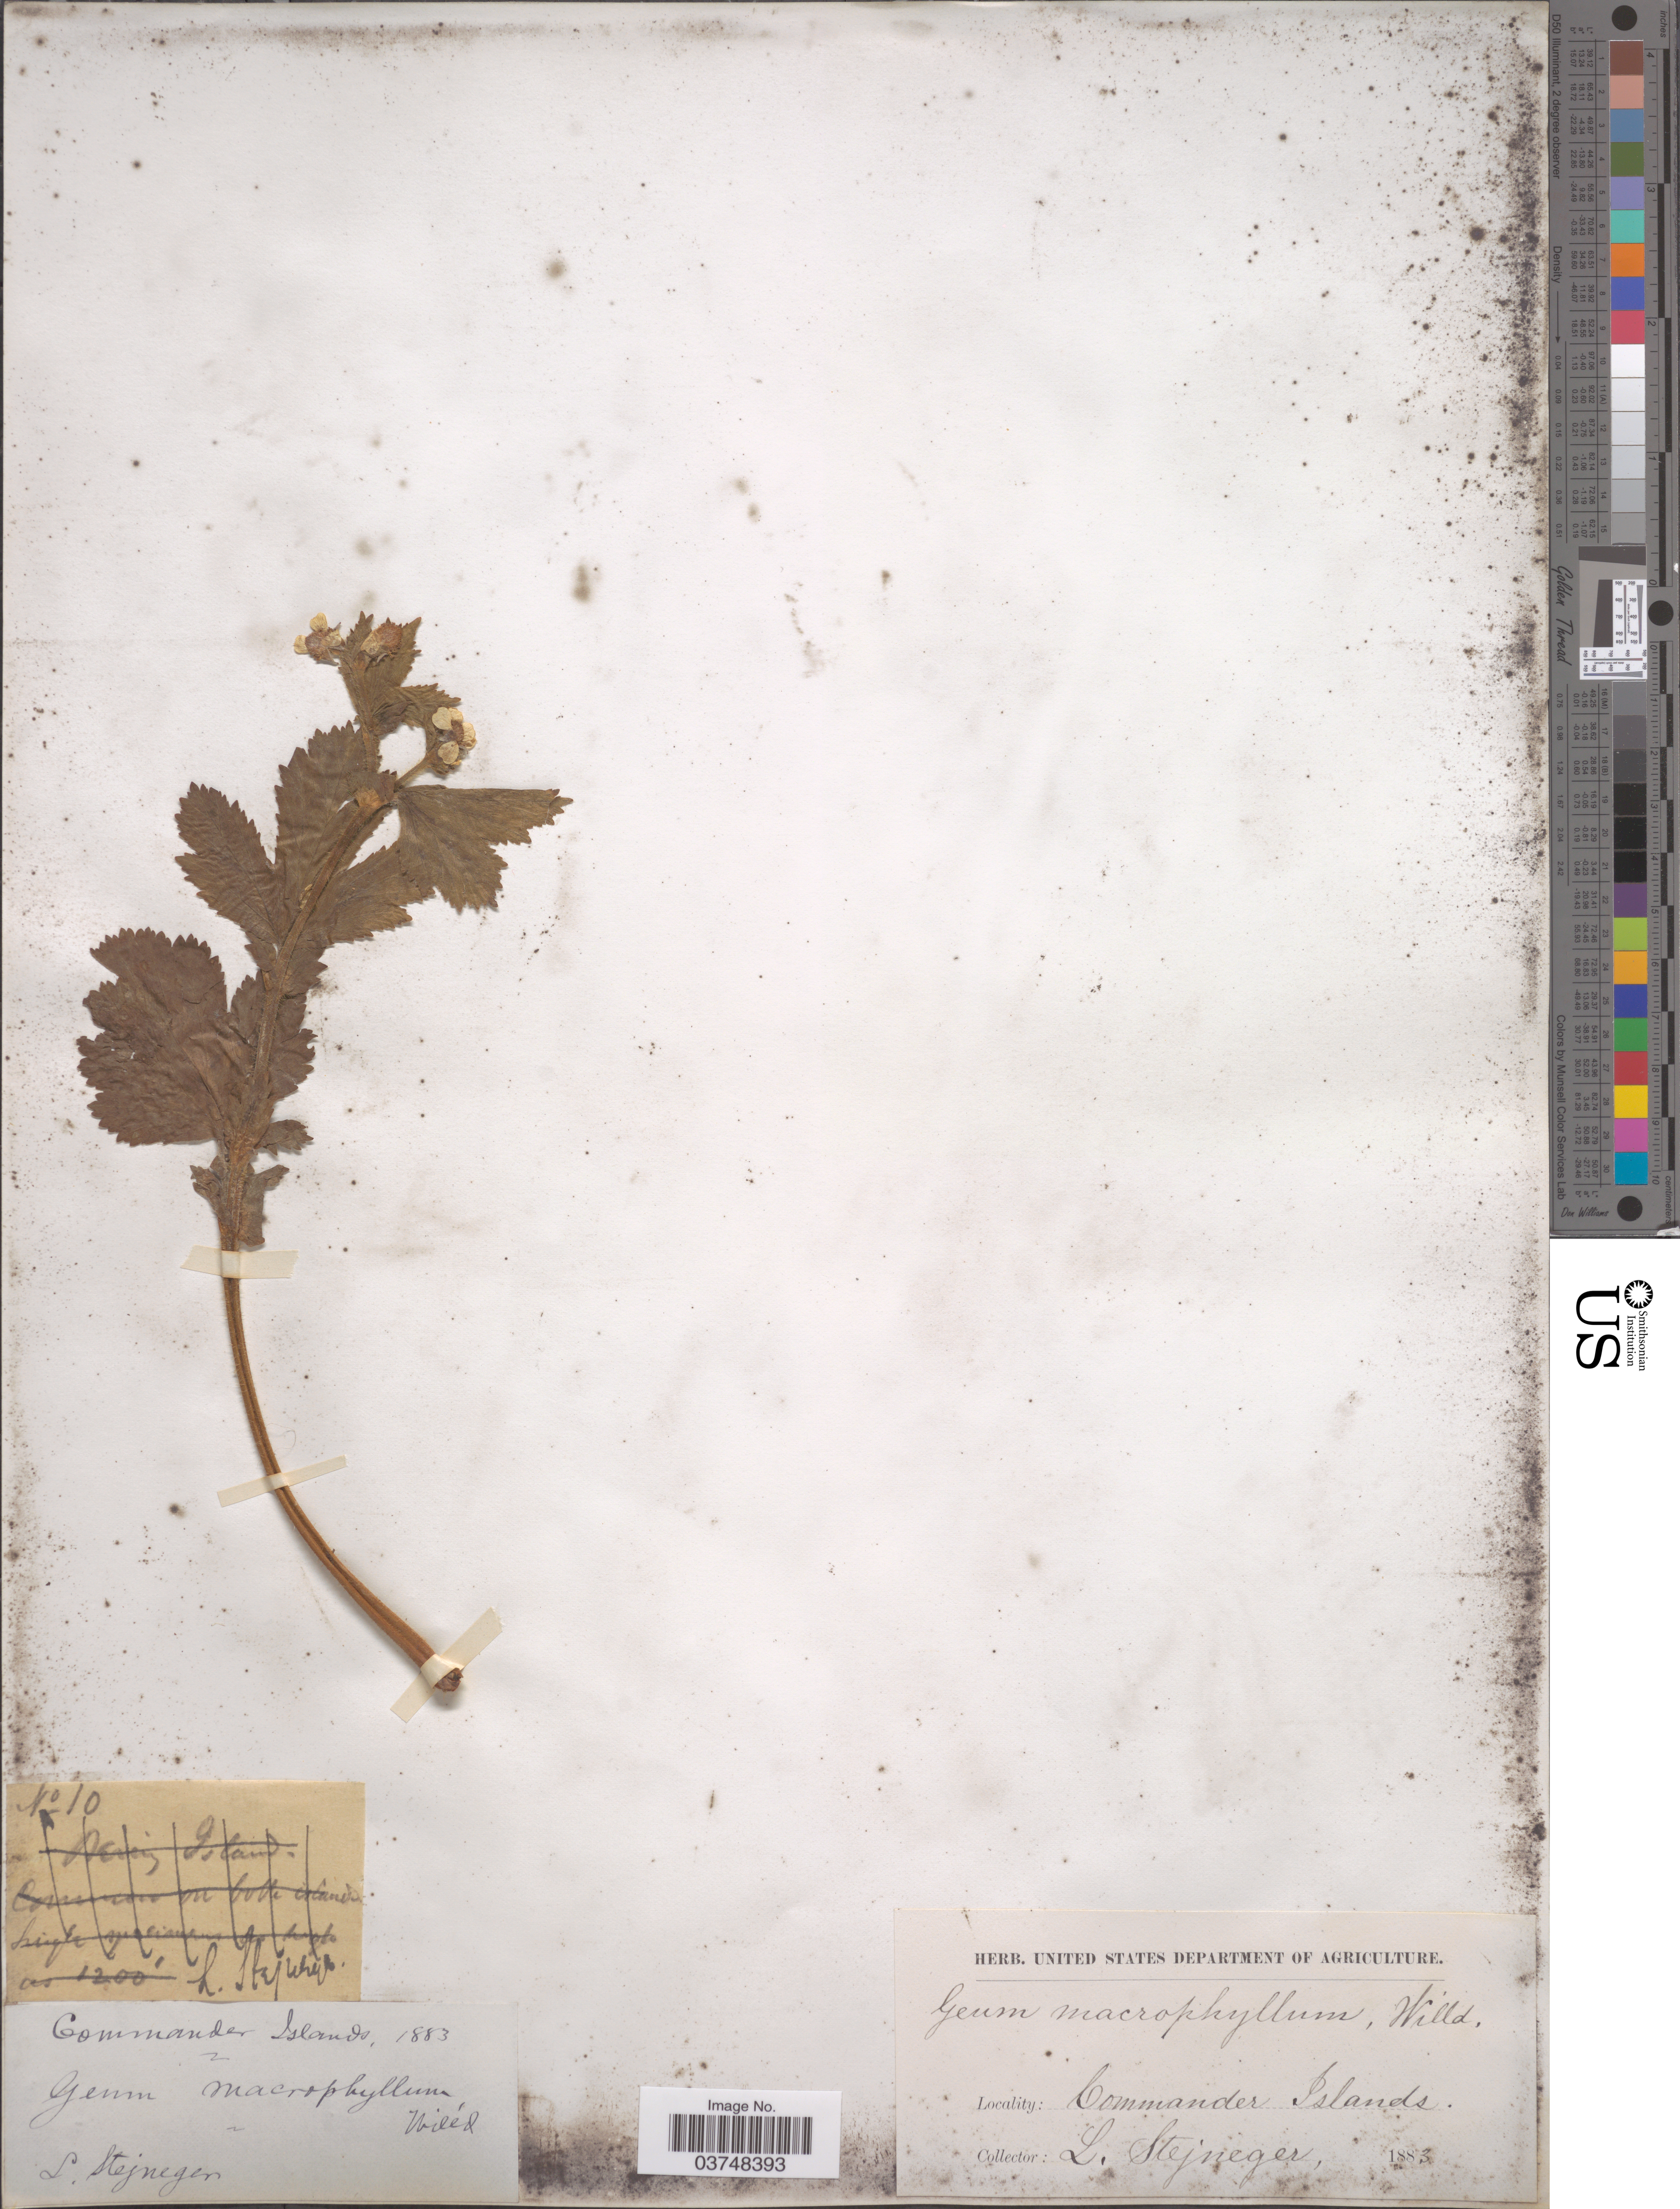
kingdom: Plantae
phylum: Tracheophyta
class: Magnoliopsida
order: Rosales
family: Rosaceae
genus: Geum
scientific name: Geum macrophyllum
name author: Willd.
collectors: L. Stejneger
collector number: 10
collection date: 1883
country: Russian Federation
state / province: Kamchatka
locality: Commander Islands.